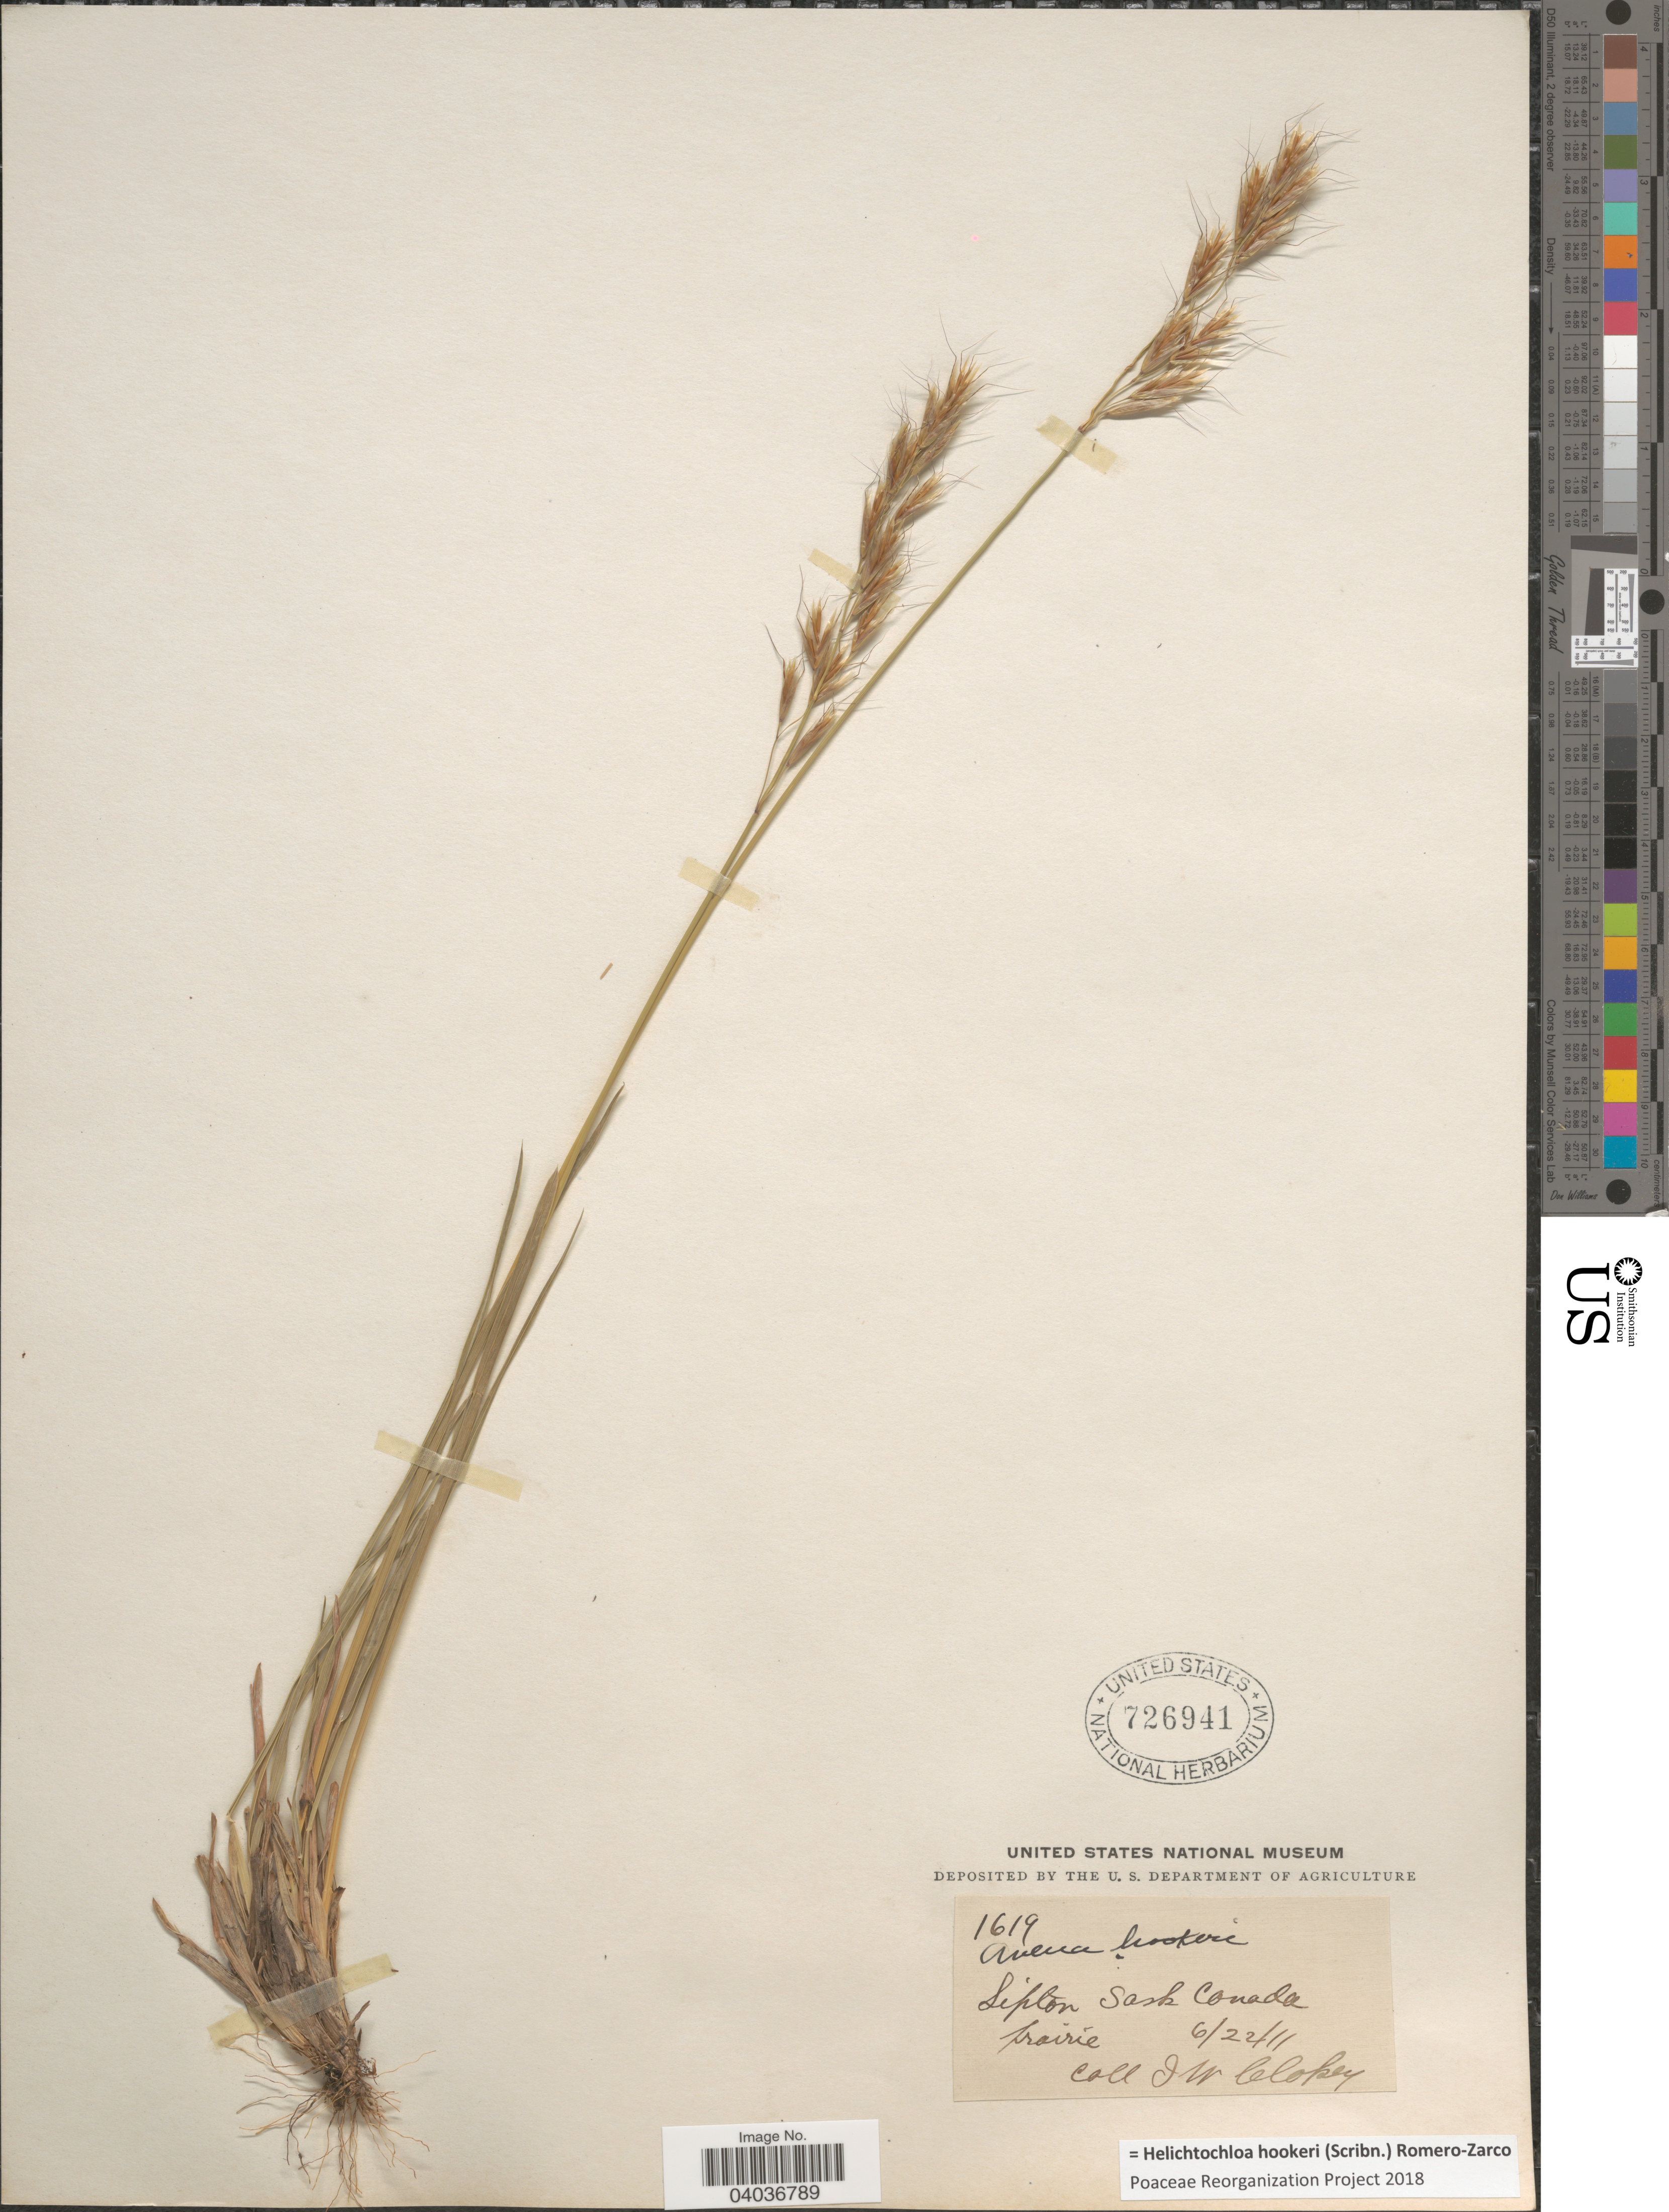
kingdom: Plantae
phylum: Tracheophyta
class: Liliopsida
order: Poales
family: Poaceae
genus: Helictochloa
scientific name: Helictochloa hookeri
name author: (Scribn.) Romero Zarco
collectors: I. W. Clokey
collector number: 1619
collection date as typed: Transcribed d/m/y: 22/6/11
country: Canada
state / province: Saskatchewan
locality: Sipton.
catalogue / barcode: US 726941